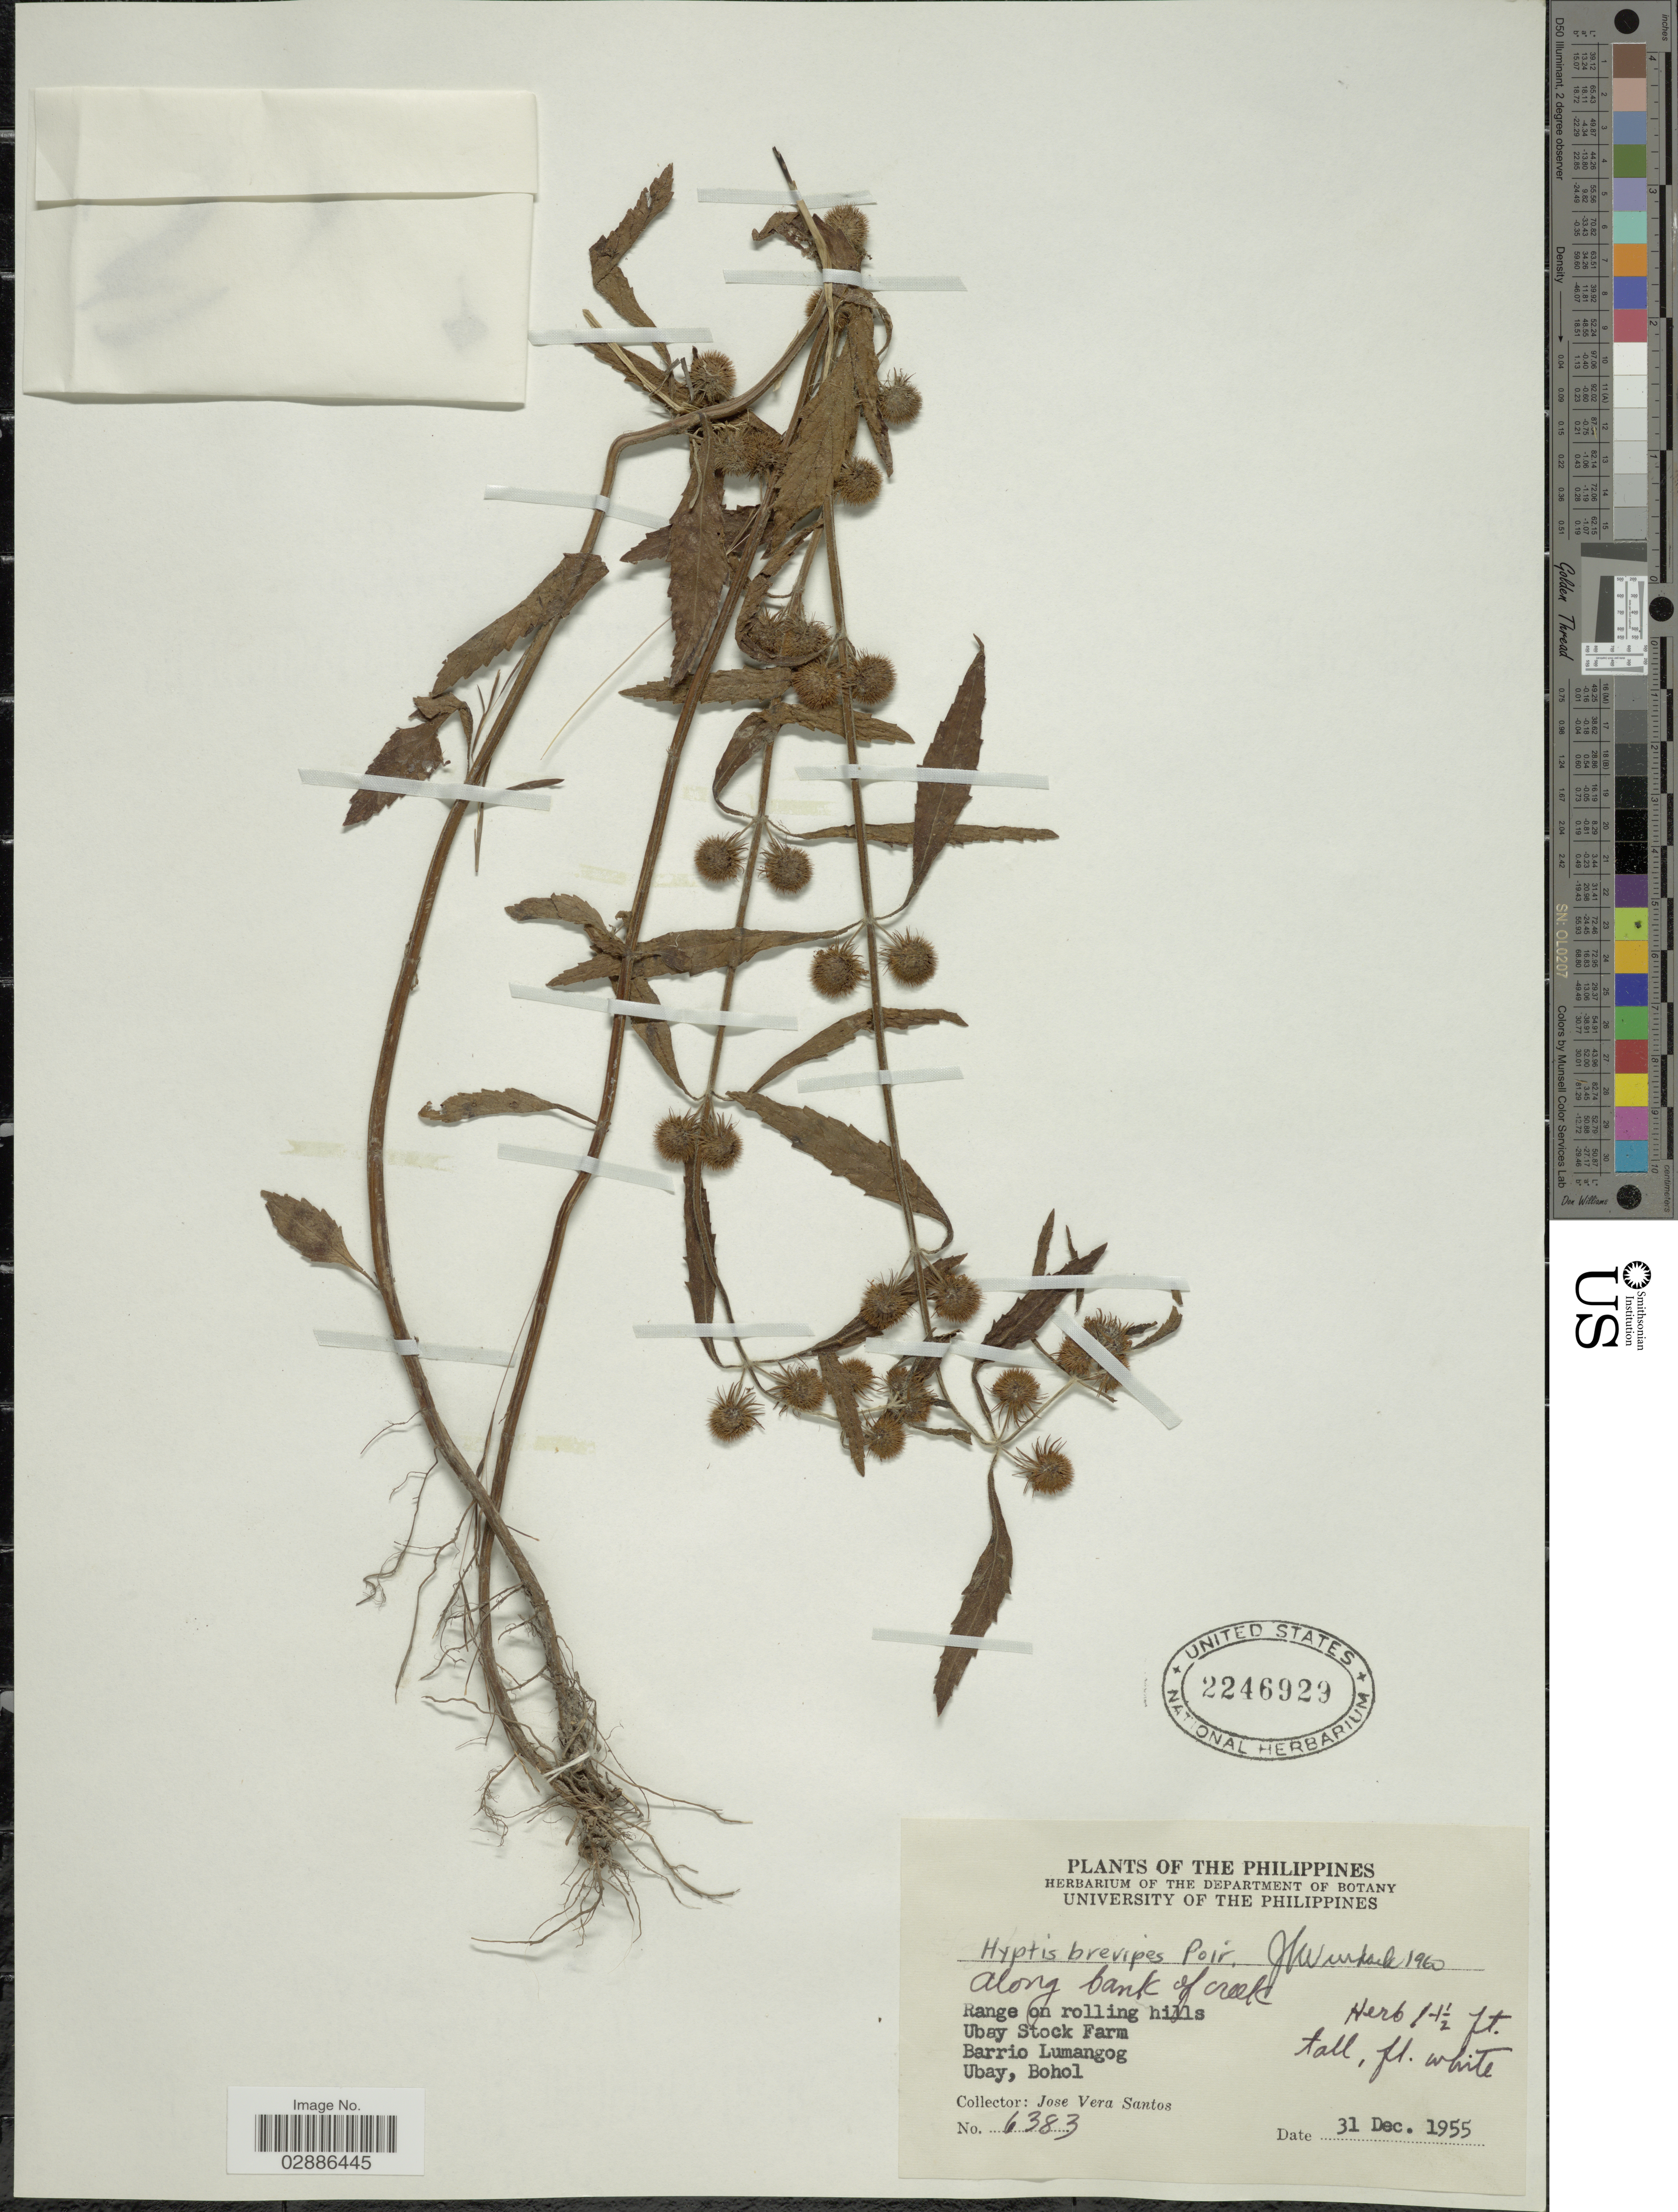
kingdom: Plantae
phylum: Tracheophyta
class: Magnoliopsida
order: Lamiales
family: Lamiaceae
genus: Hyptis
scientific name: Hyptis sp.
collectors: J. Santos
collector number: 6383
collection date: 1955-12-31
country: Philippines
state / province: Central Visayas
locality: Range on rolling hills, Ubay Stock Farm, Barrio Lumangog, Ubay, Bohol.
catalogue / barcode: US 2246929